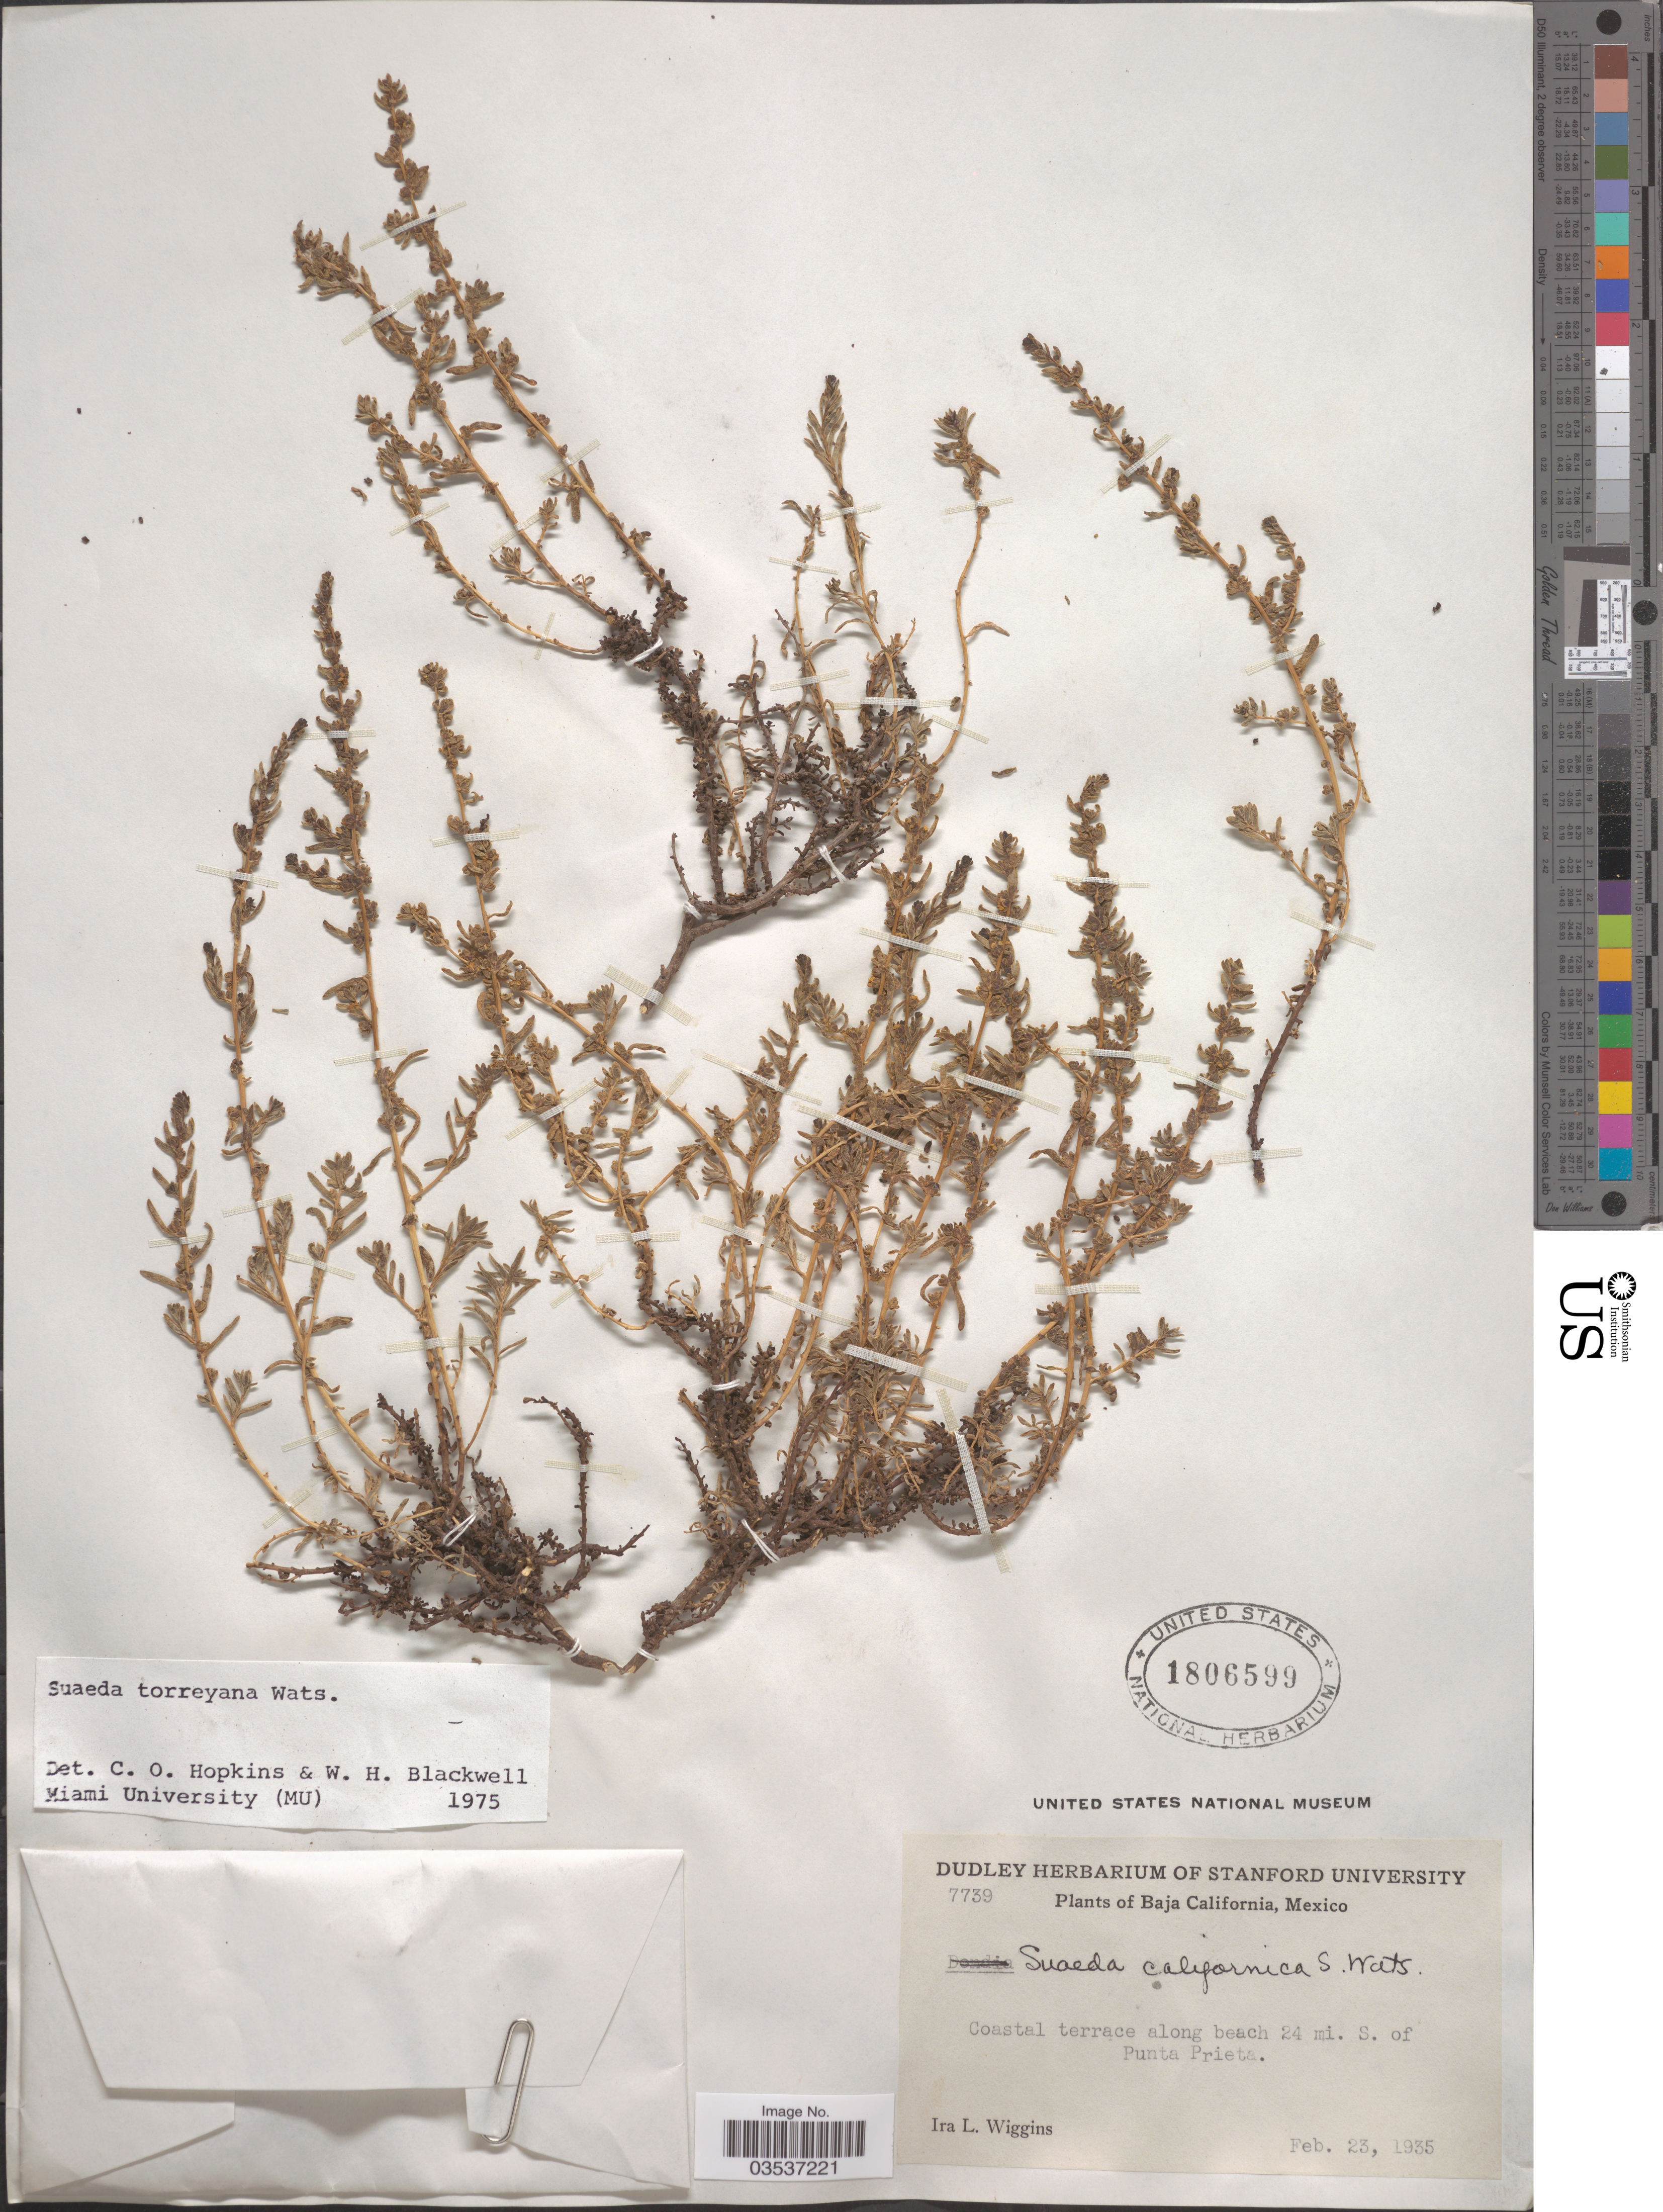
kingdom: Plantae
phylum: Tracheophyta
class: Magnoliopsida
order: Caryophyllales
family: Amaranthaceae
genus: Suaeda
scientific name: Suaeda torreyana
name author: S. Watson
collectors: I. L. Wiggins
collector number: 7739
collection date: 1935-02-23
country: Mexico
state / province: Baja California Norte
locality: Coastal terrace along beach 24 mi. S. of Punta Prieta.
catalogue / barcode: US 1806599